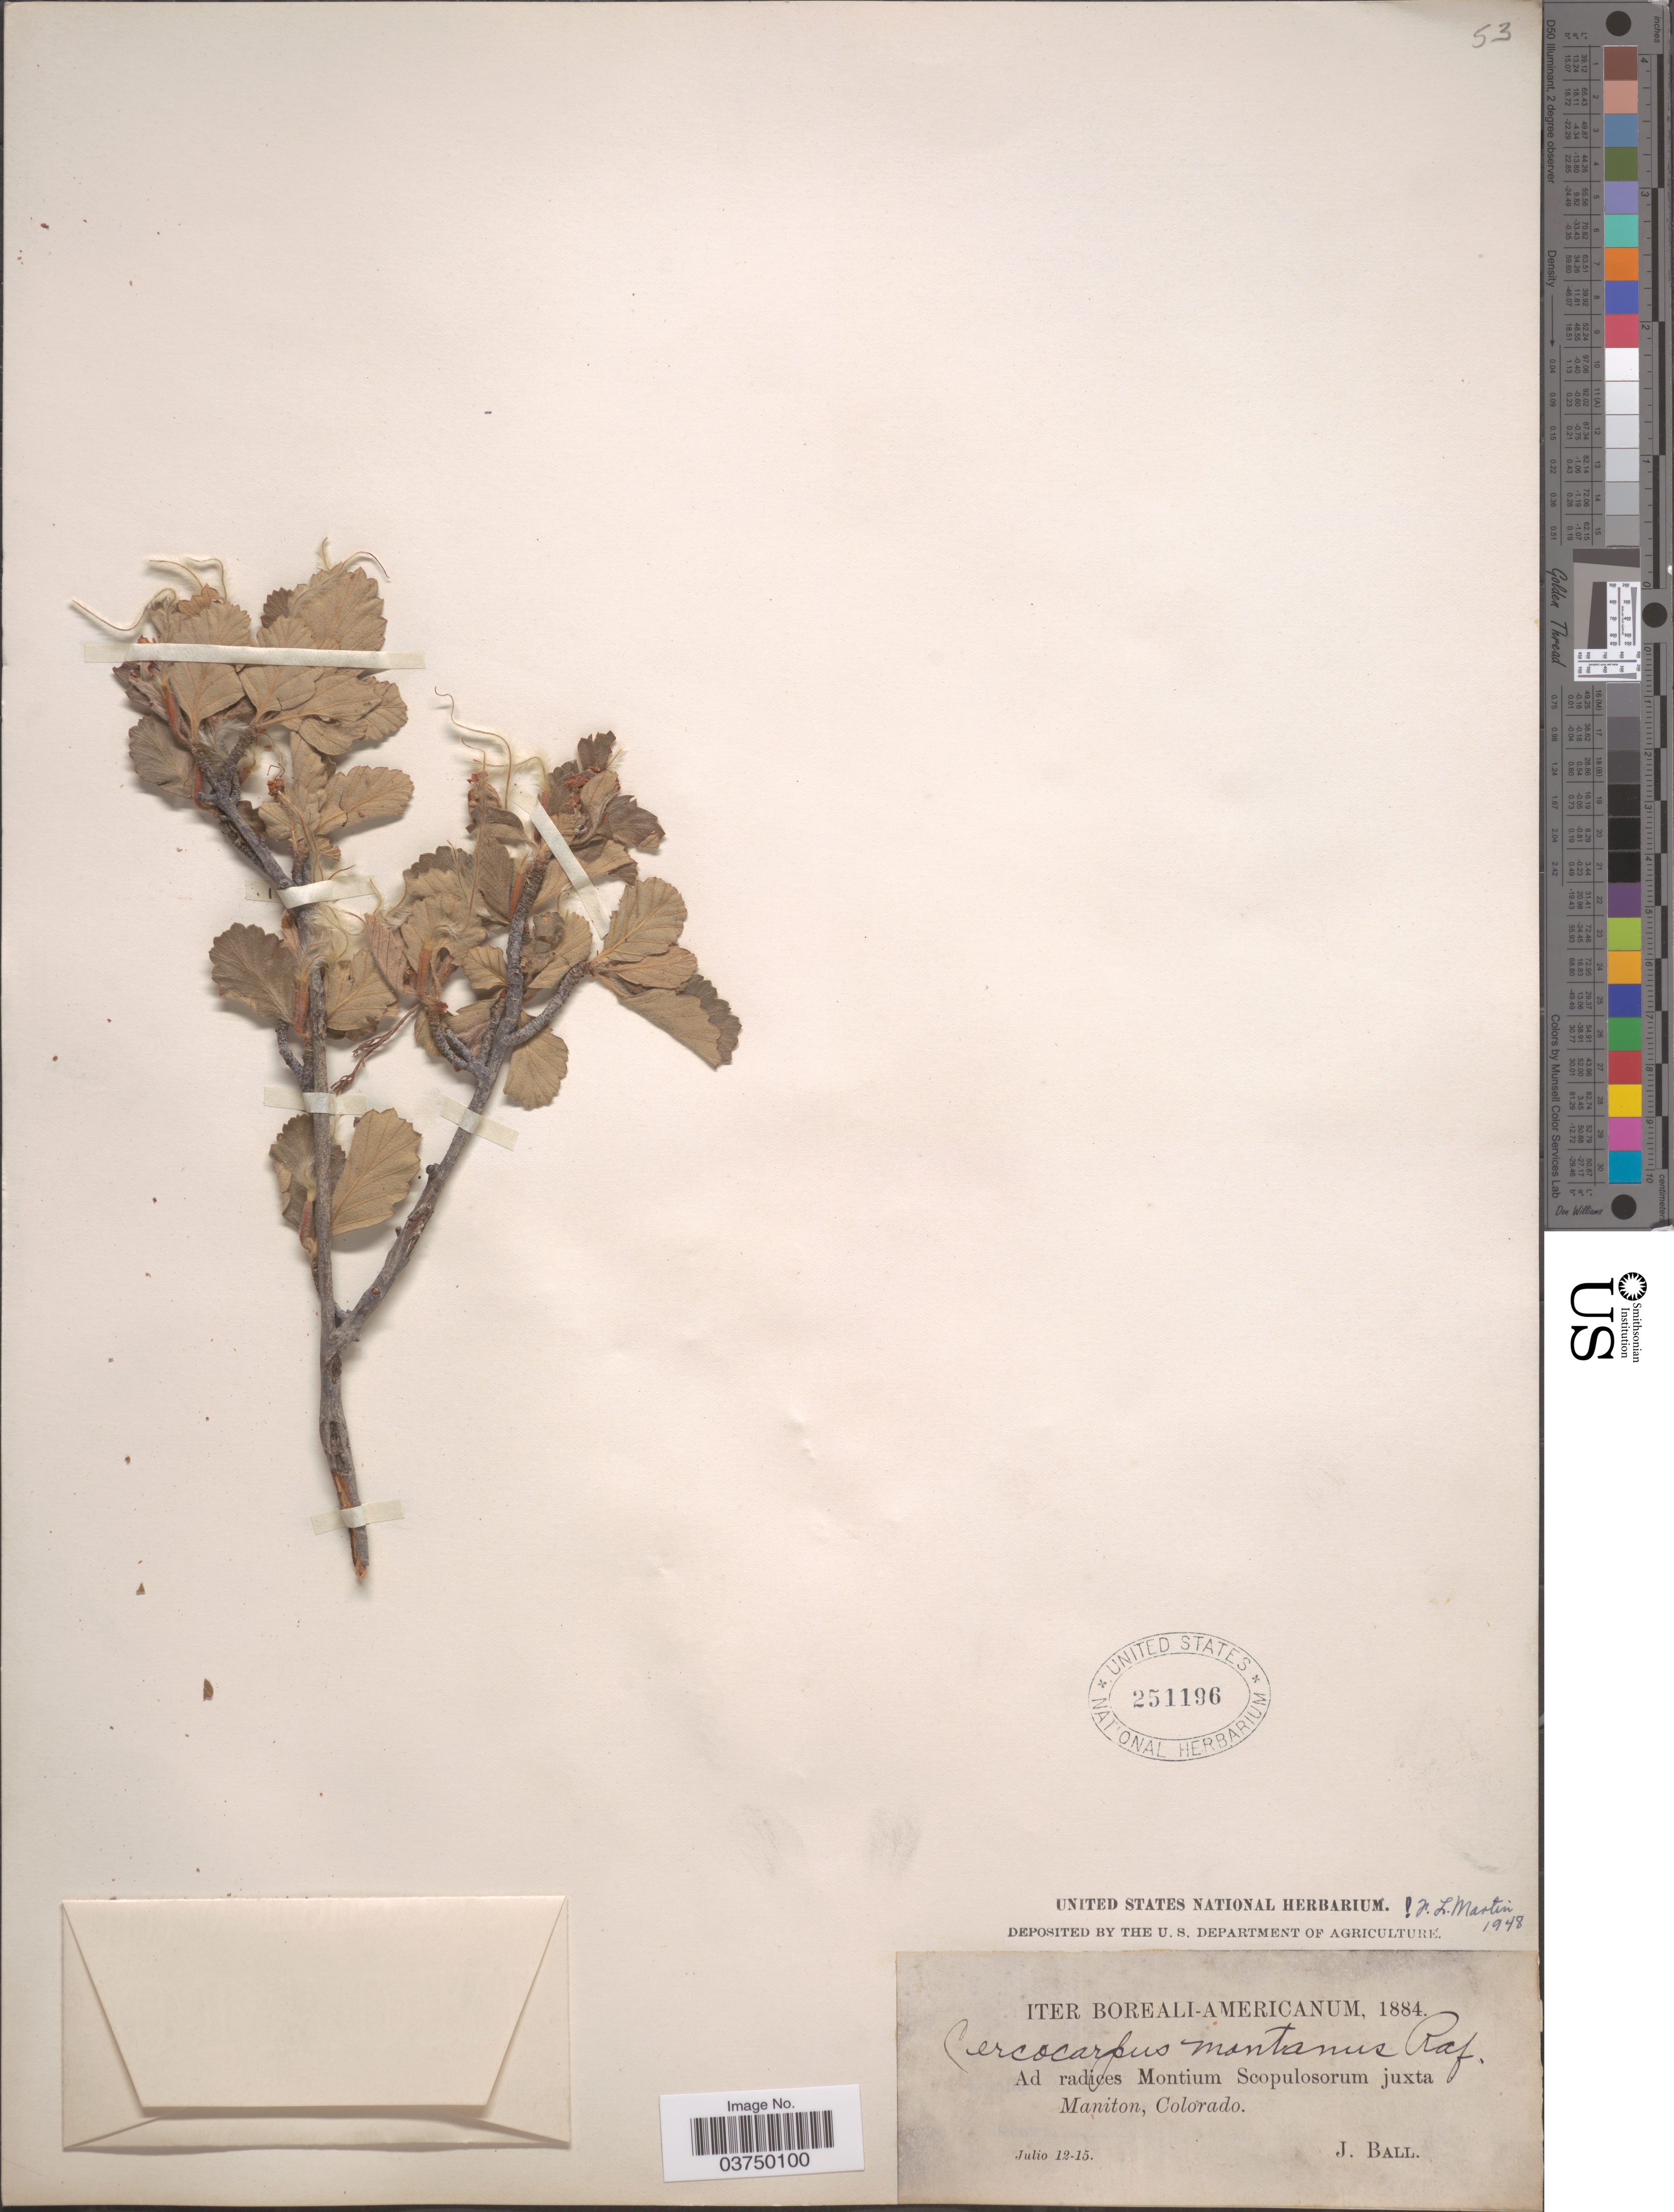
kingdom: Plantae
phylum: Tracheophyta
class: Magnoliopsida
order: Rosales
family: Rosaceae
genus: Cercocarpus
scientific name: Cercocarpus montanus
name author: Raf.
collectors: J. Ball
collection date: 1884-07-12/1884-07-15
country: United States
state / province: Colorado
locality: Iter Boreali-Americanum. Ad radices Montium Scopulosorum juxta Maniton.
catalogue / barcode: US 251196